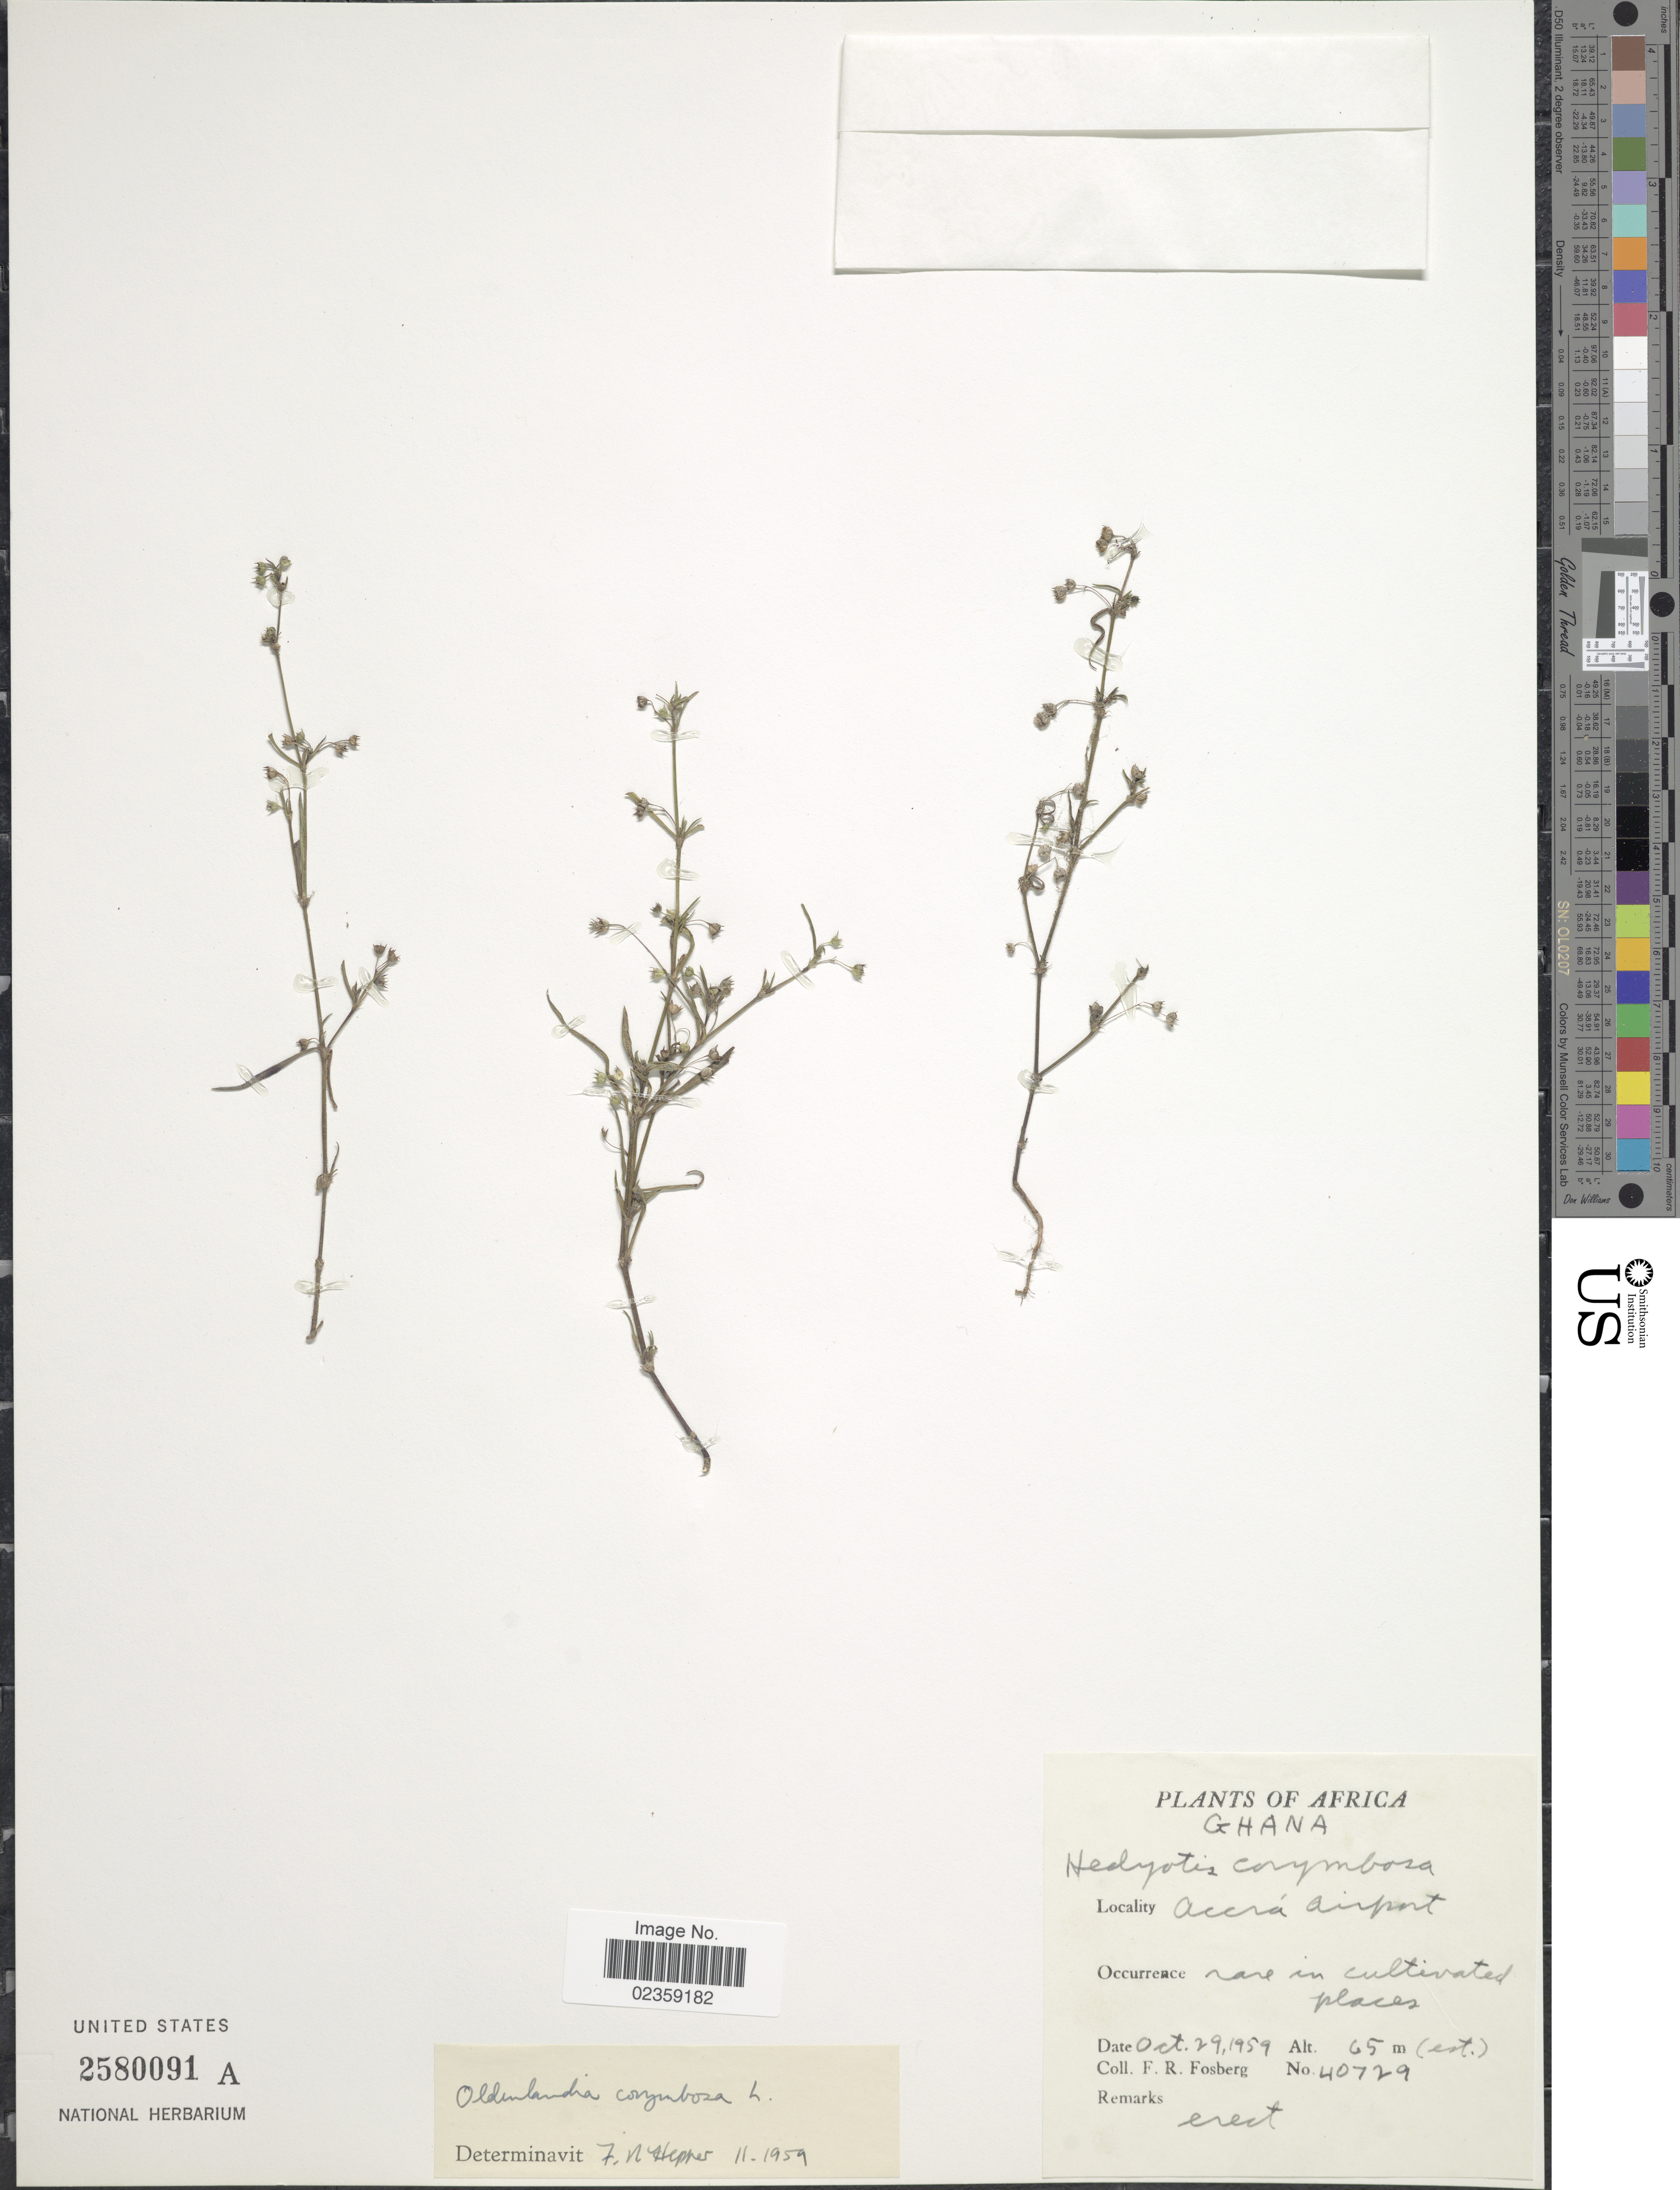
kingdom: Plantae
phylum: Tracheophyta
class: Magnoliopsida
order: Gentianales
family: Rubiaceae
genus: Oldenlandia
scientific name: Oldenlandia corymbosa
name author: L.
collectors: F. R. Fosberg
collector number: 40729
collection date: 1959-10-29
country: Ghana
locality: Accrá airport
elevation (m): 65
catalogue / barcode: US 2580091A